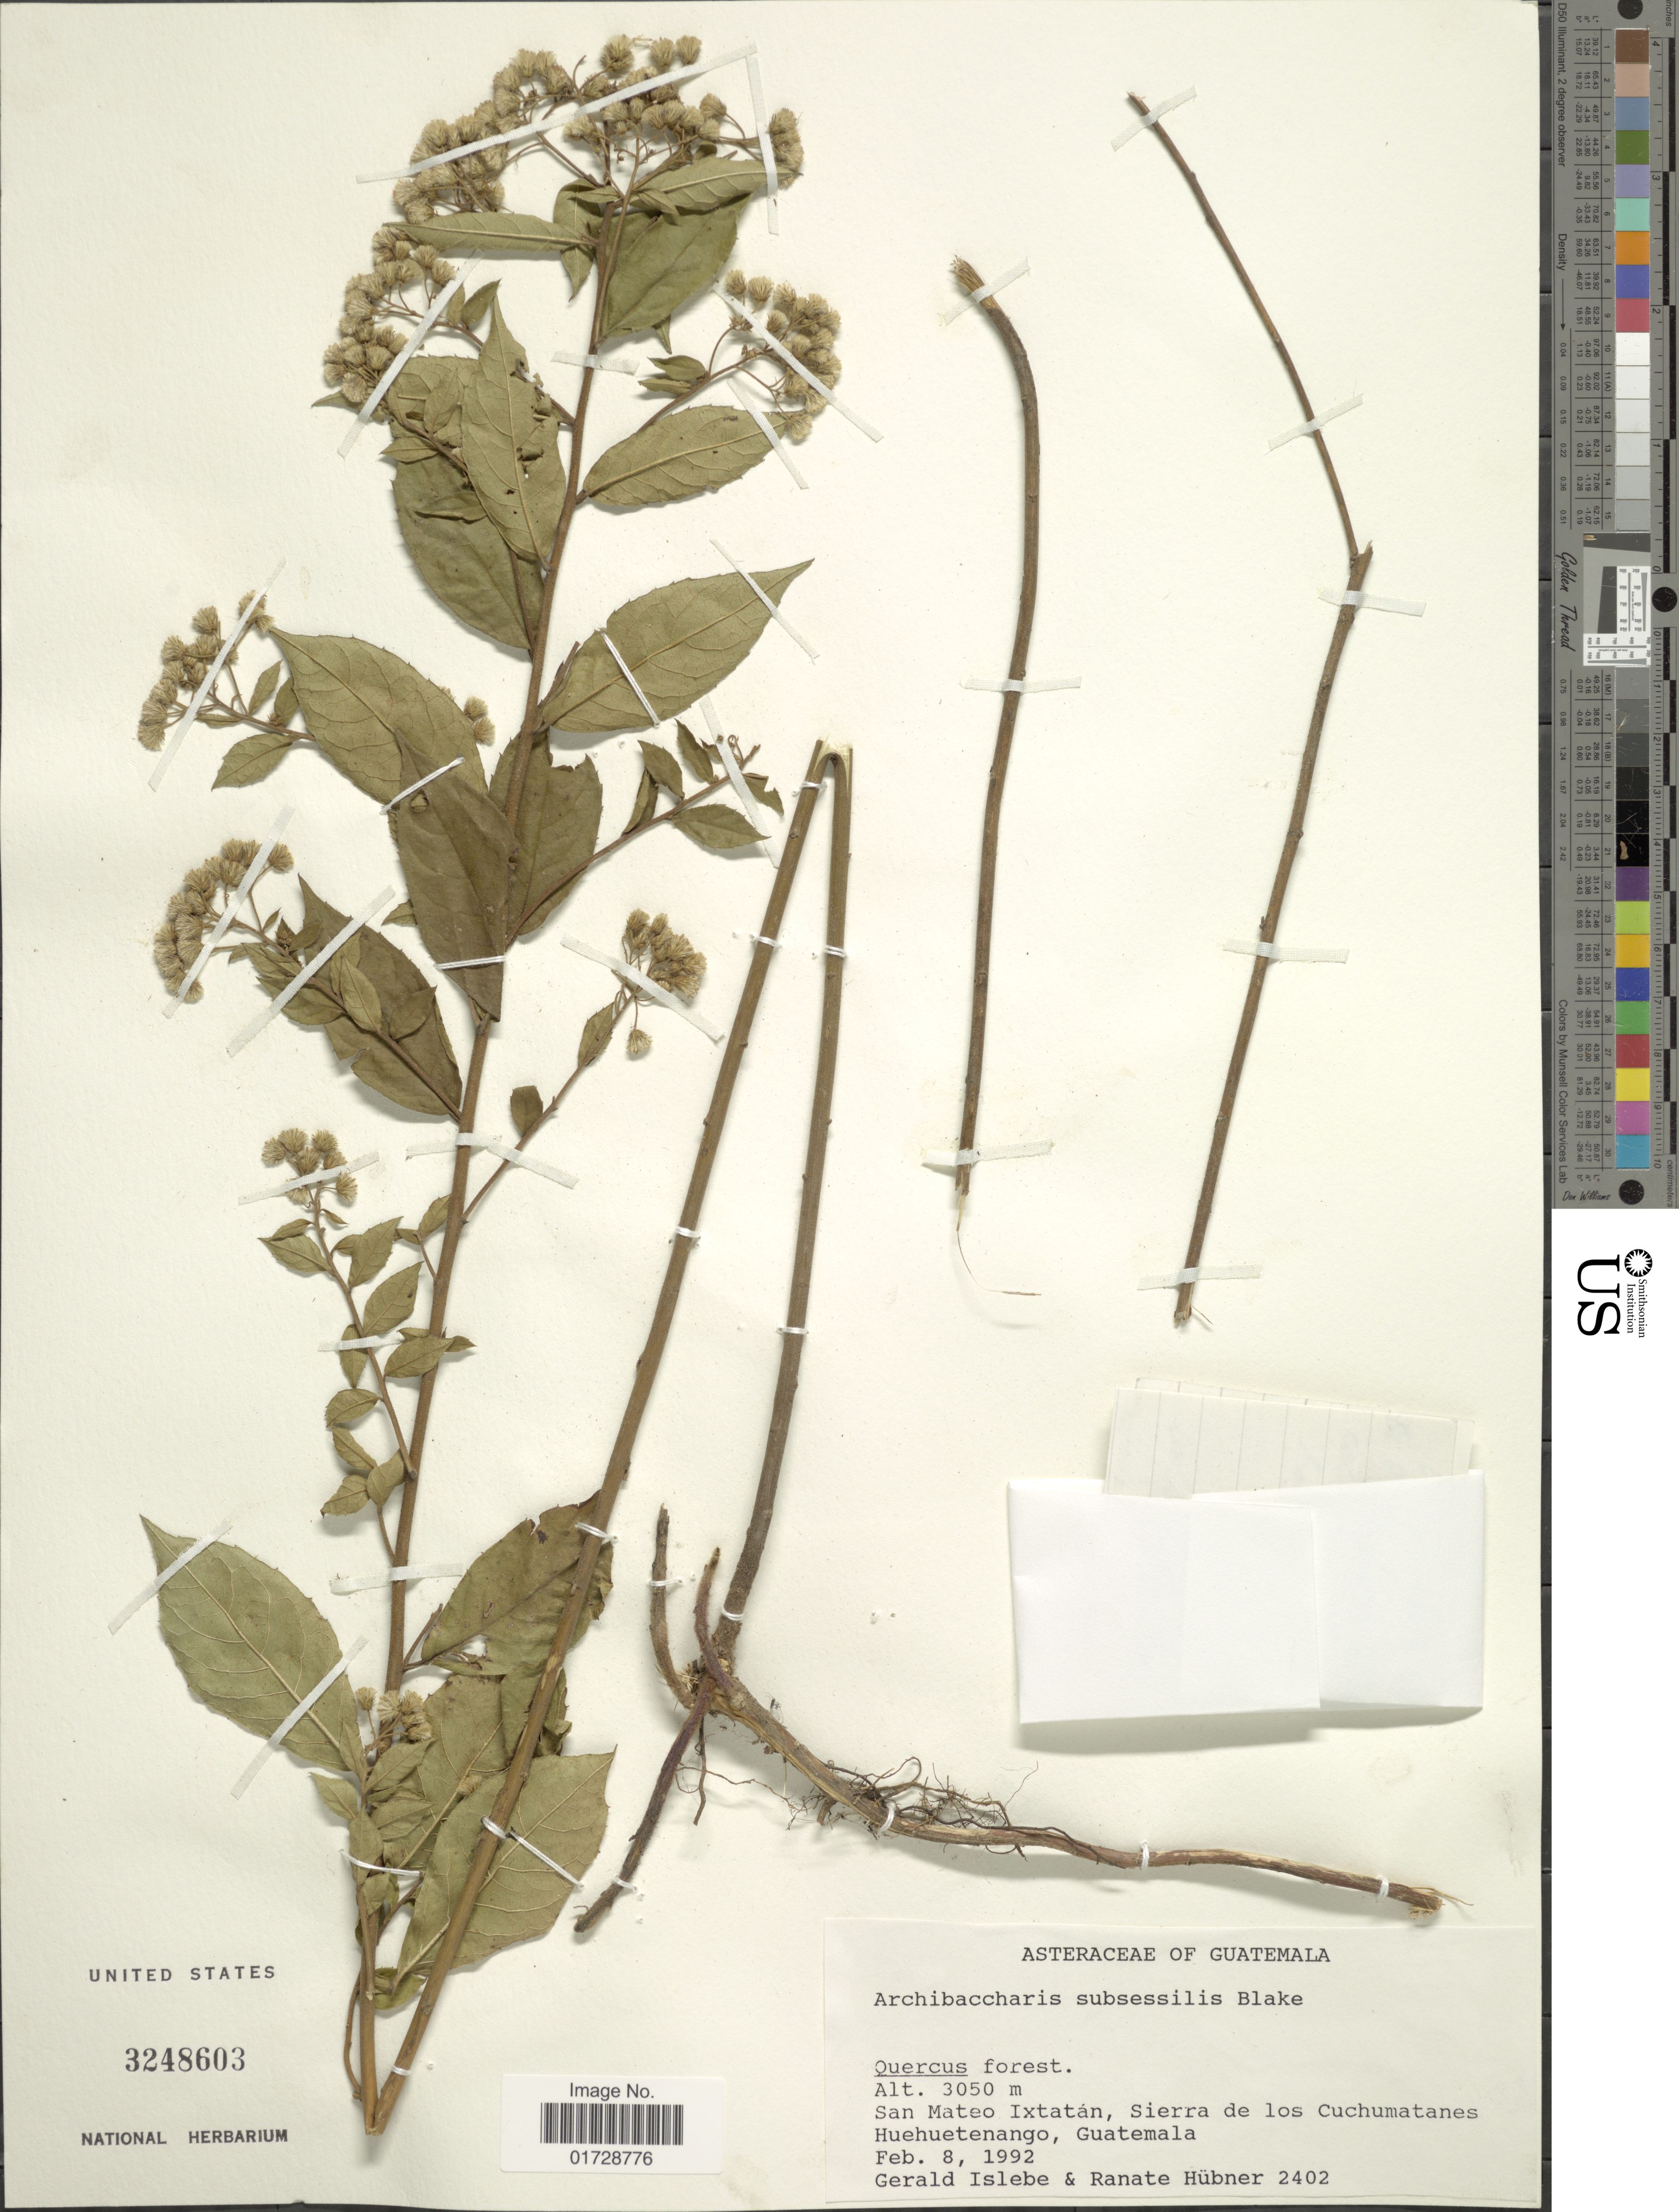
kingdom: Plantae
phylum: Tracheophyta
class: Magnoliopsida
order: Asterales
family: Asteraceae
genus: Archibaccharis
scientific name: Archibaccharis subsessilis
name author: S.F. Blake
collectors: G. Islebe & R. Hubner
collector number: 2402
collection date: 1992-02-08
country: Guatemala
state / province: Huehuetenango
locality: San Mateo Ixtatan, Sierra de los Cuchumatanes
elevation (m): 3050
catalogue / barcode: US 3248603